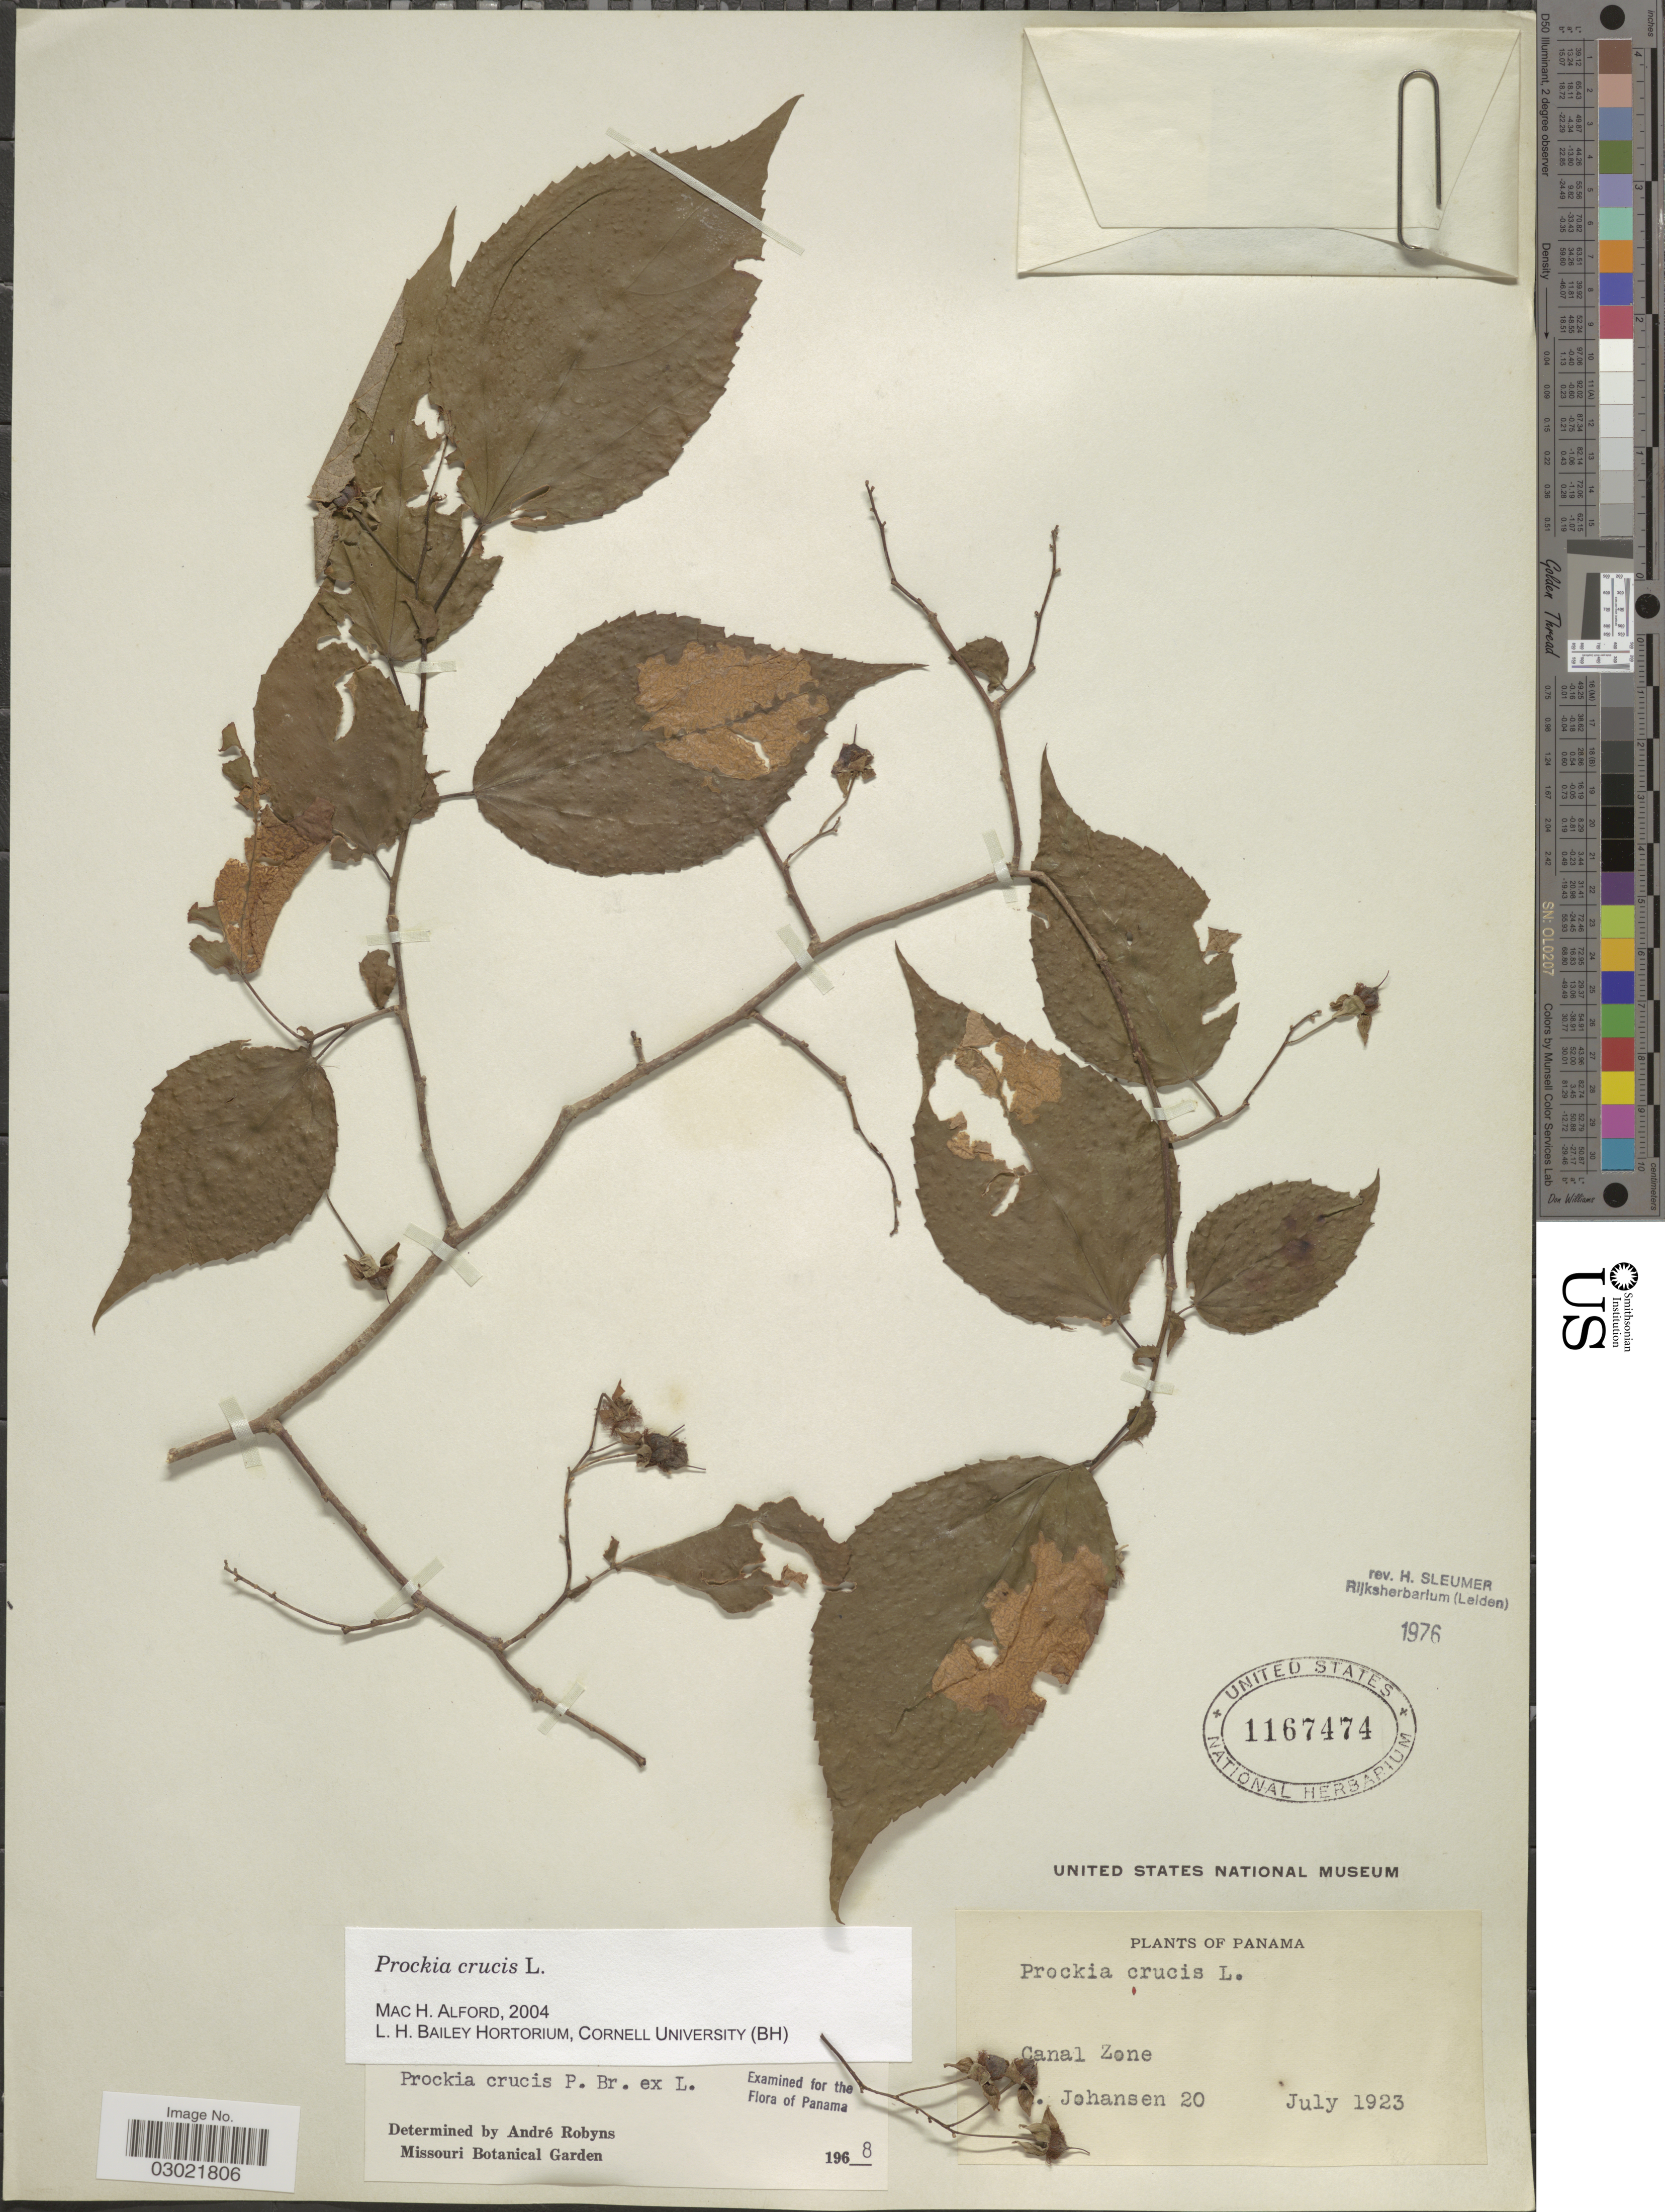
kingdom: Plantae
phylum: Tracheophyta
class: Magnoliopsida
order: Malpighiales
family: Salicaceae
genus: Prockia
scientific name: Prockia crucis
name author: P. Browne ex L.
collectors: H. Johansen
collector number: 20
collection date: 1923-07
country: Panama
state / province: Colón / Panamá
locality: Canal Zone.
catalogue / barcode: US 1167474